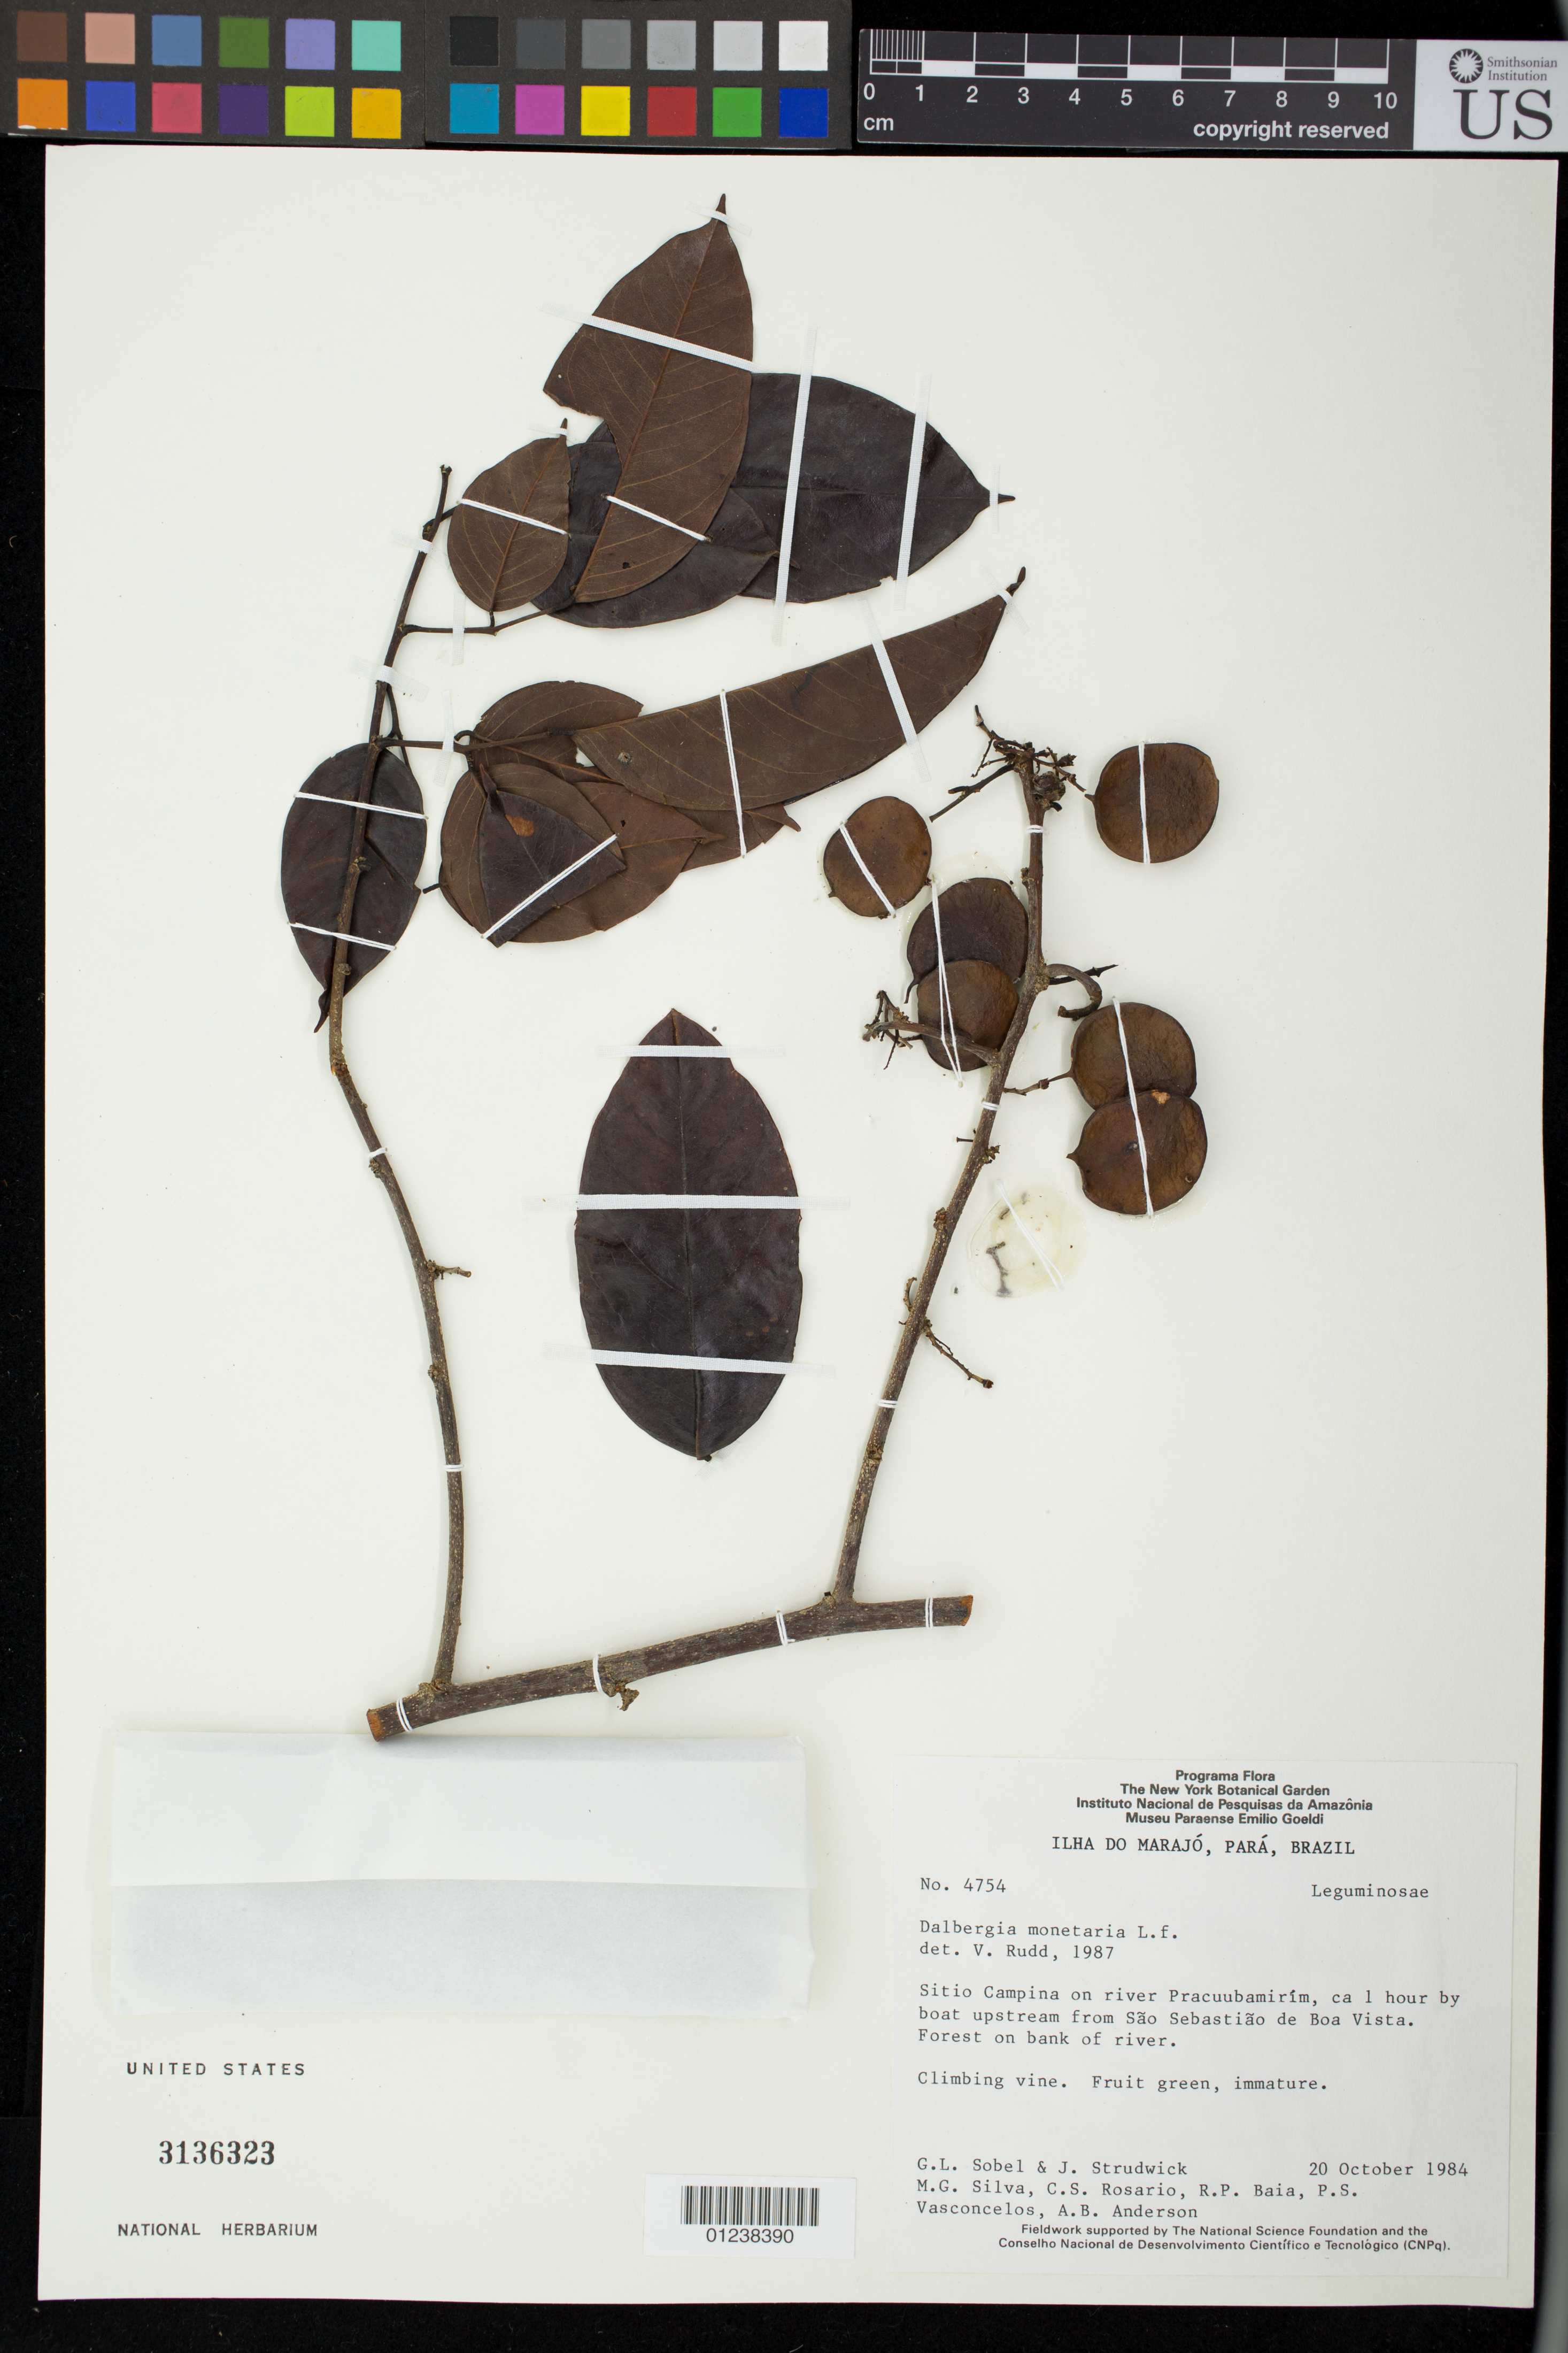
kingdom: Plantae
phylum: Tracheophyta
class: Magnoliopsida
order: Fabales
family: Fabaceae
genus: Dalbergia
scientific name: Dalbergia monetaria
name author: L. f.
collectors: G. L. Sobel, J. J. Strudwick, M. G. Silva, C. S. Rosário, R. Baia, P. Vasconcelos & A. B. Anderson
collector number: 4754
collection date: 1984-10-20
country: Brazil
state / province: Pará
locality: Ilha Do Marajo, Sitio Campina on river Pracuumbamirim, ca 1 hour by boat upstream from Sao Sebastiao de Boa Vista. Forest on bank of river.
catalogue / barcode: US 3136323